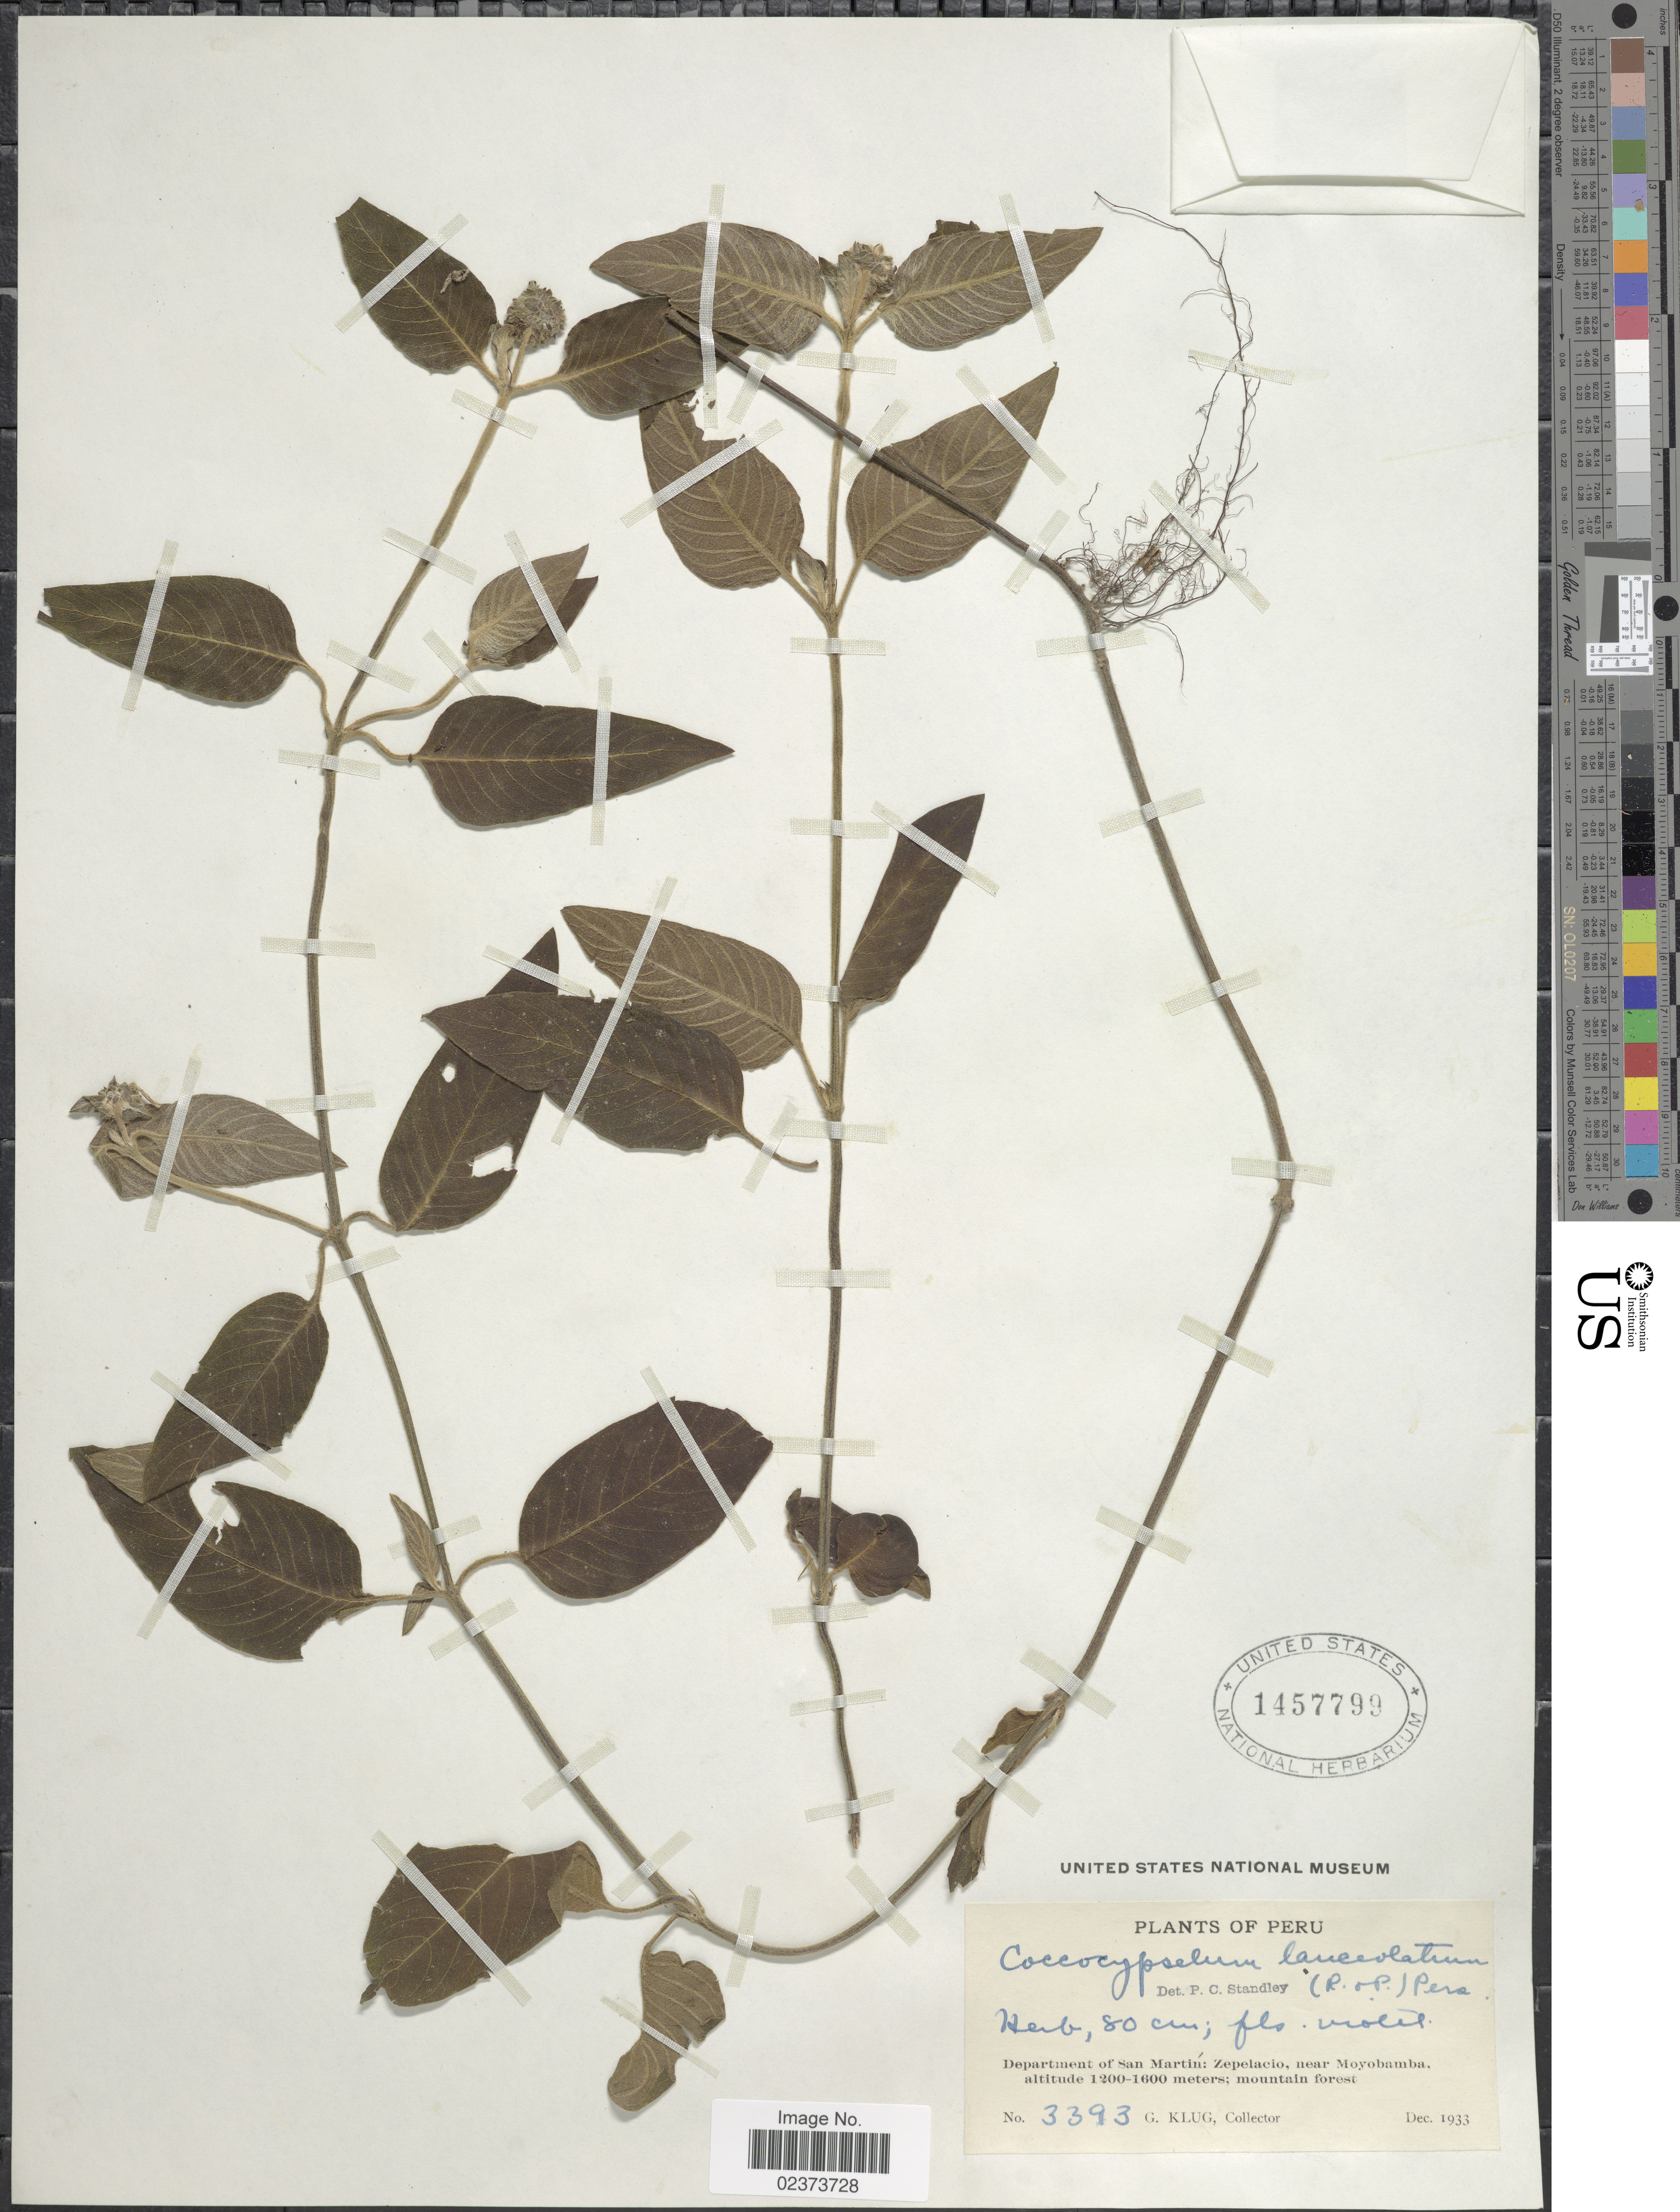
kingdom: Plantae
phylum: Tracheophyta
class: Magnoliopsida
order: Gentianales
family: Rubiaceae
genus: Coccocypselum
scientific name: Coccocypselum lanceolatum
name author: (Ruiz & Pav.) Pers.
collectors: G. Klug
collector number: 3393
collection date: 1933-12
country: Peru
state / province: San Martín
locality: Department of San Martín: Zepelacio, near Moyobamba; mountain forest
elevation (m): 1200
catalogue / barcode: US 1457799